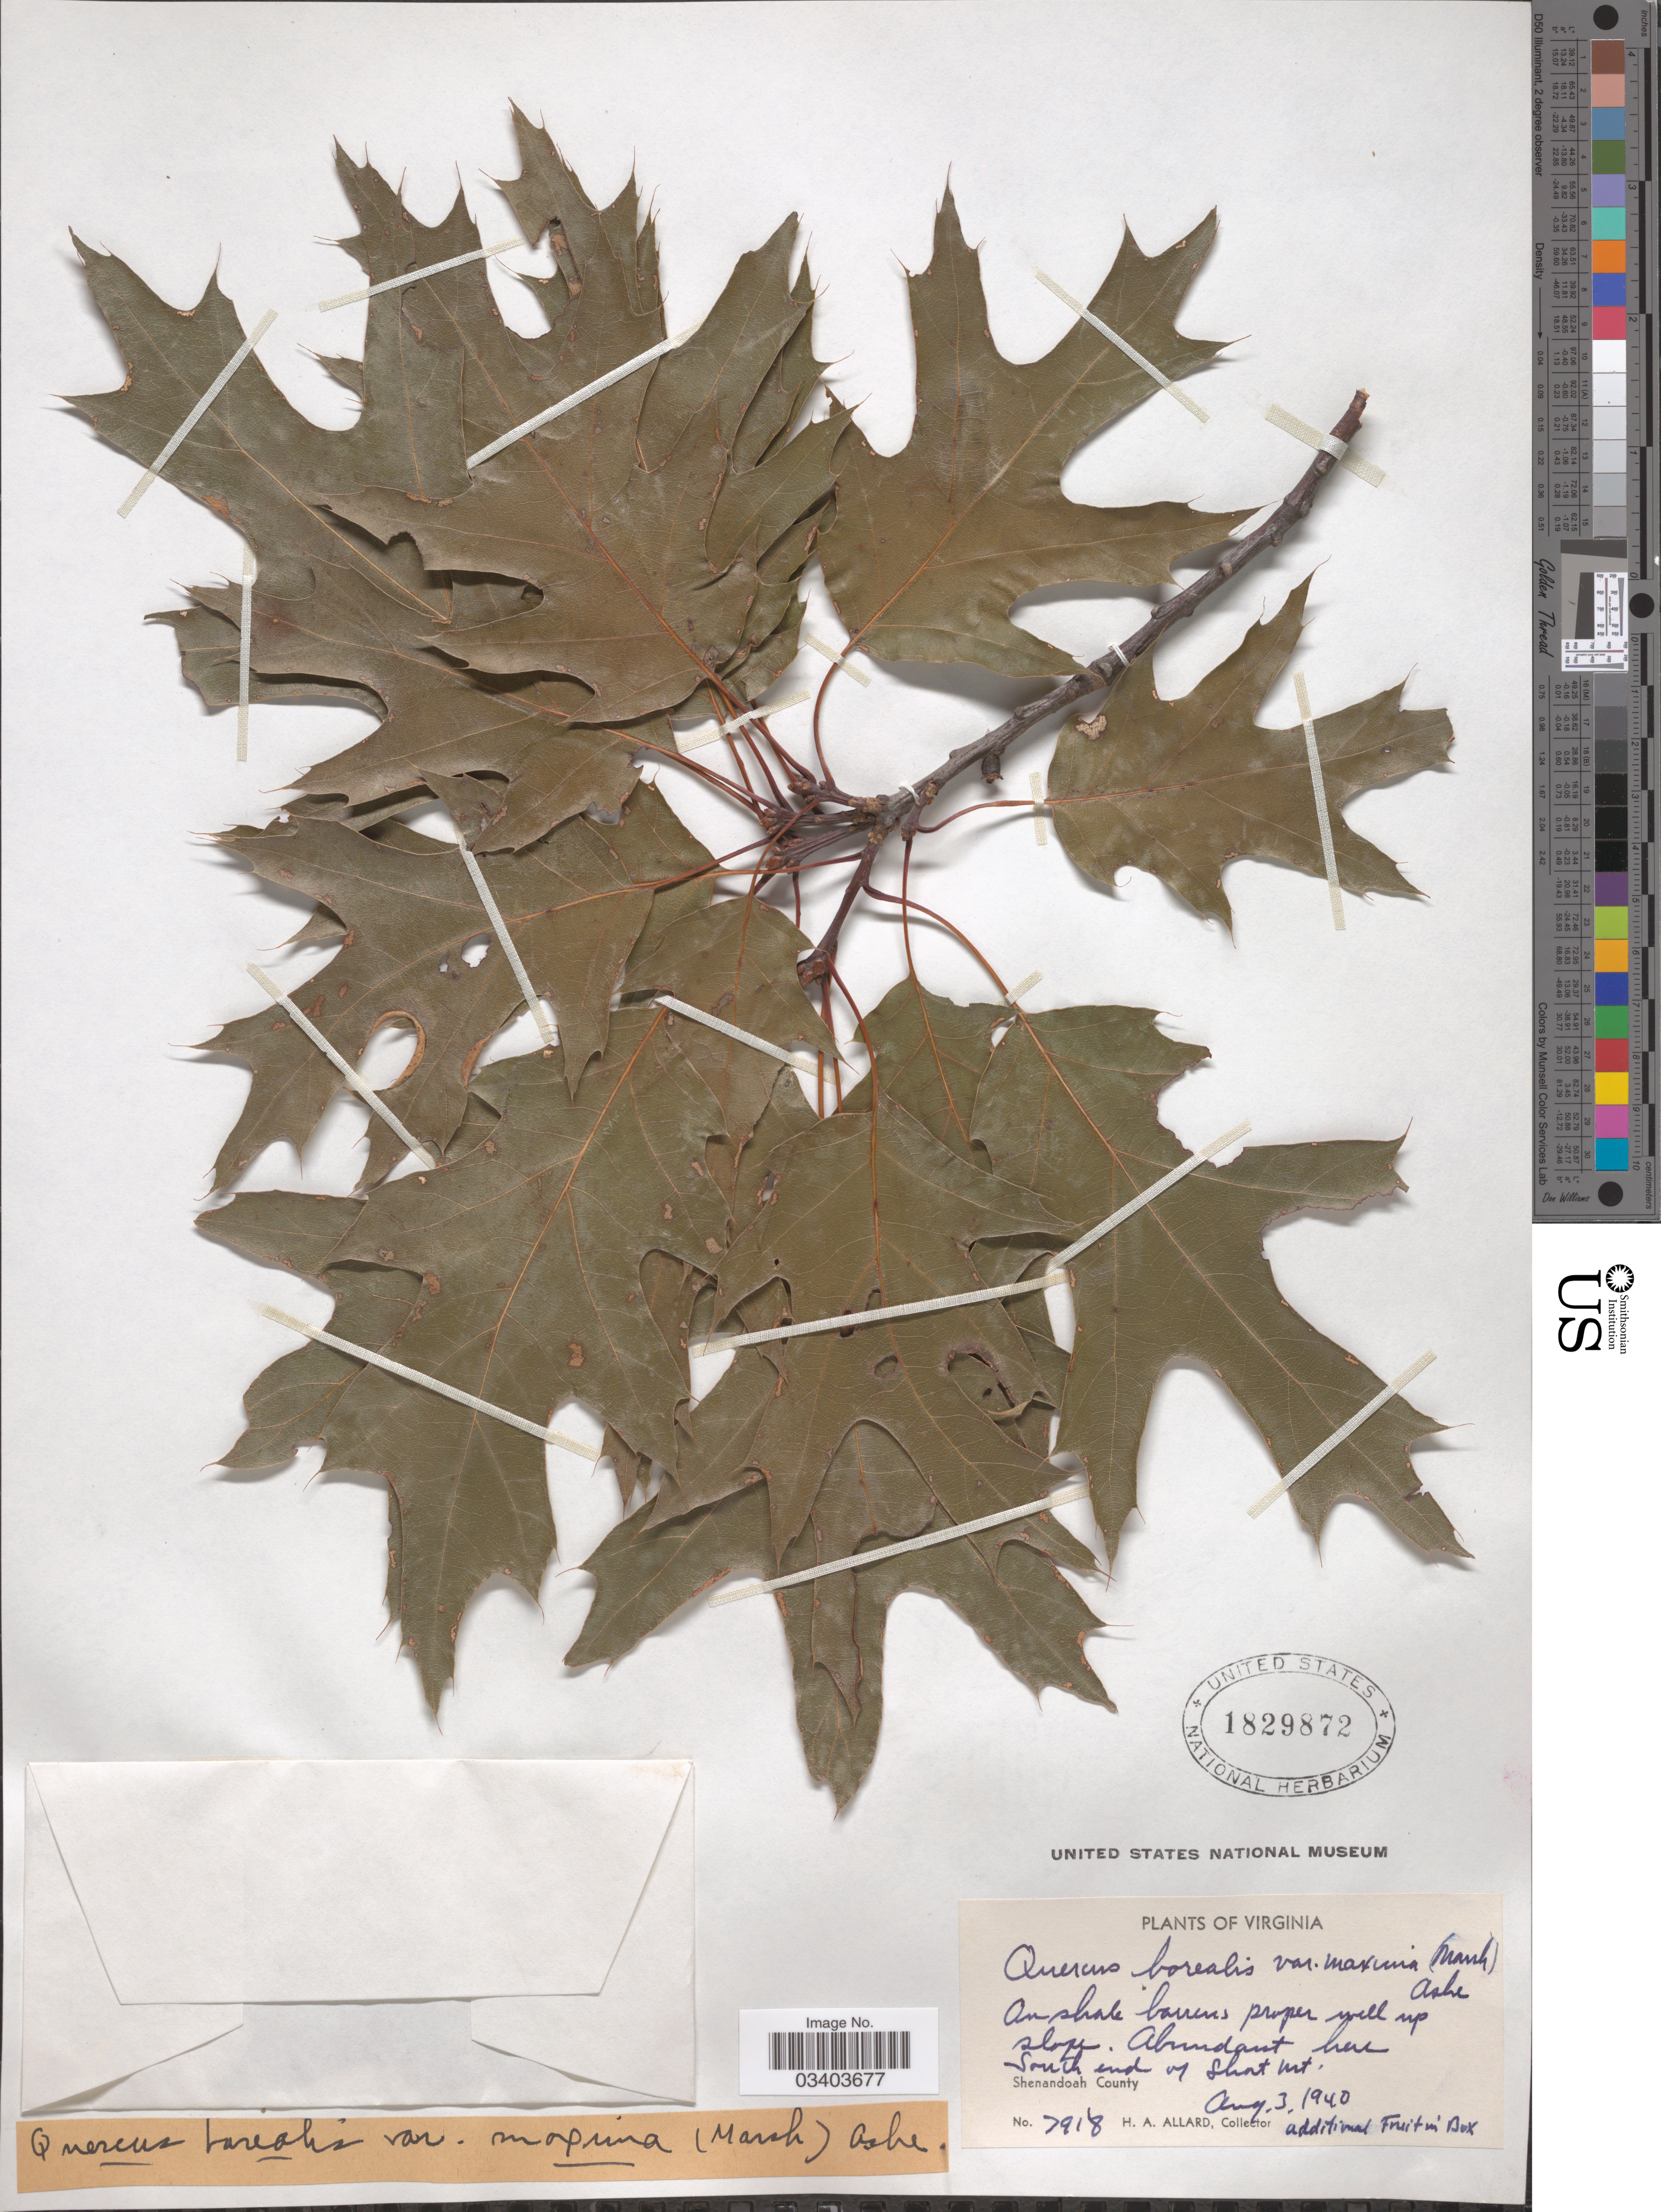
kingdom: Plantae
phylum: Tracheophyta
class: Magnoliopsida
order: Fagales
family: Fagaceae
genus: Quercus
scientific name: Quercus borealis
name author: F. Michx.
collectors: H. A. Allard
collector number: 7918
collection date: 1940-08-03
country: United States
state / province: Virginia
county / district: Shenandoah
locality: On shale barrens proper well up slope. South end of Short Mt. Shenandoah County.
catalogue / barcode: US 1829872